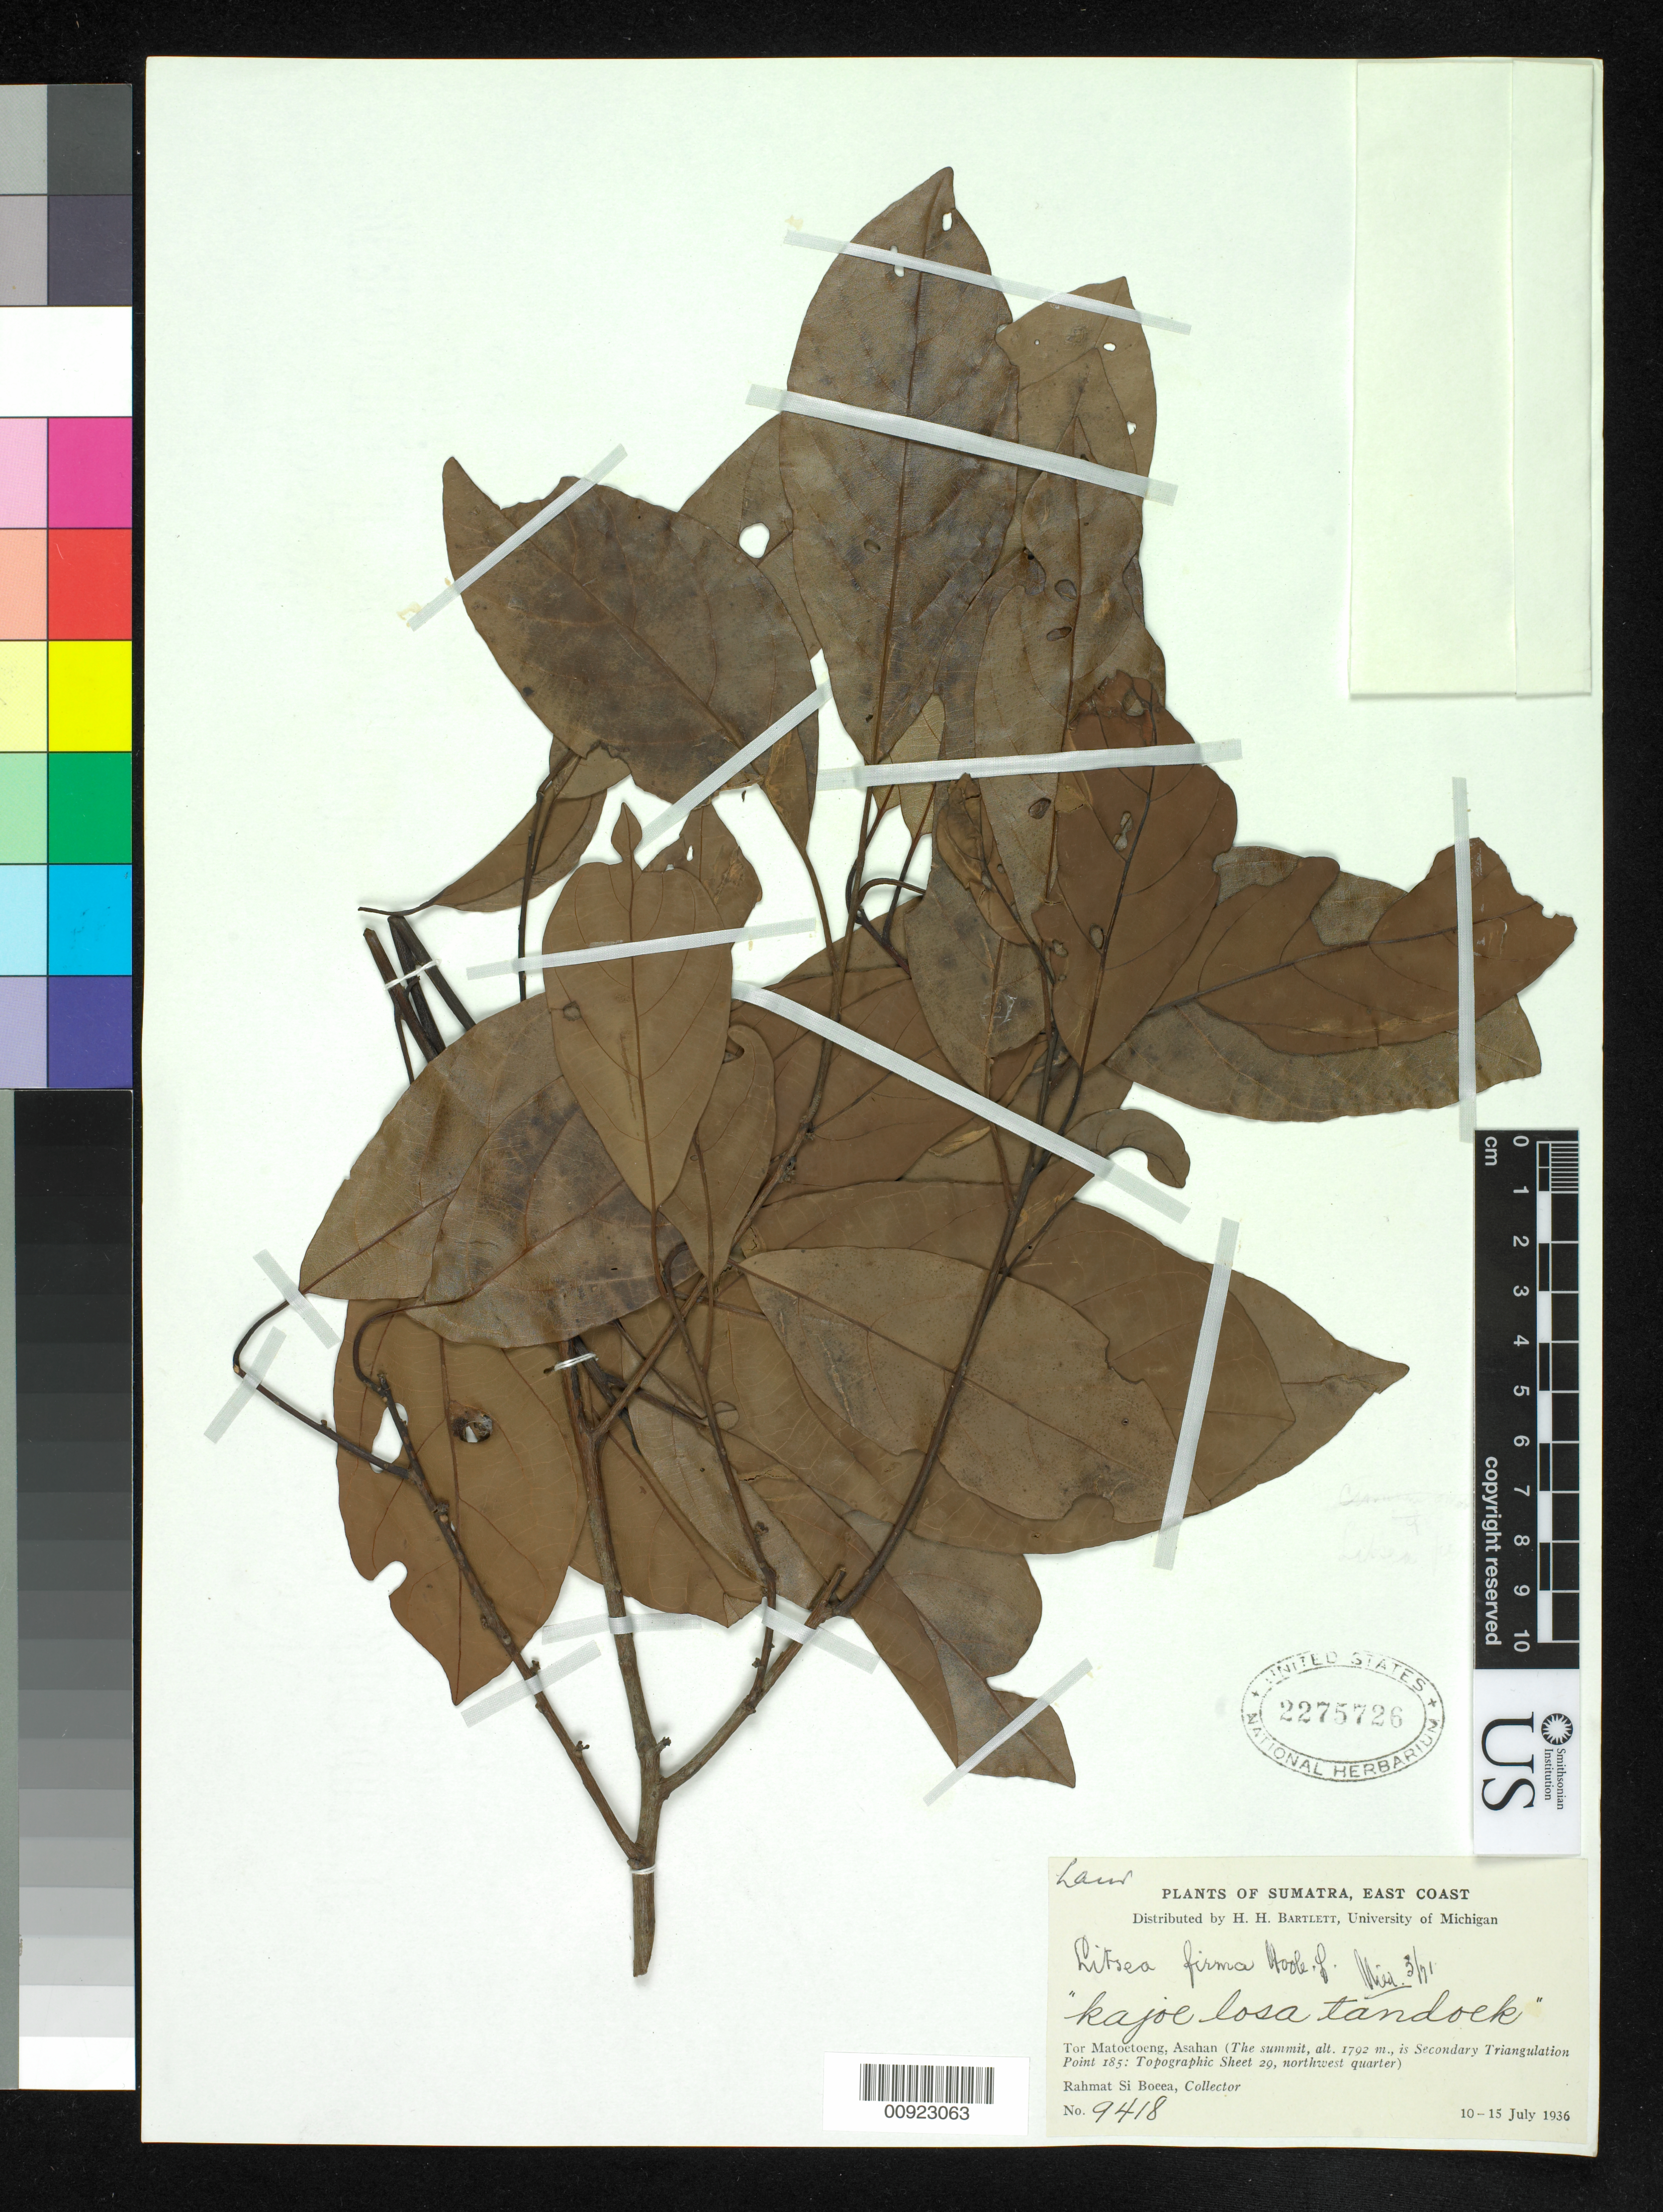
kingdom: Plantae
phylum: Tracheophyta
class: Magnoliopsida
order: Laurales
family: Lauraceae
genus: Litsea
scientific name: Litsea firma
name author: (Blume) Hook. f.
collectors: Rahmat Si Boeea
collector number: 9418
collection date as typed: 10 Jul 1936 to 15 Jul 1936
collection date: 1936-07-10/1936-07-15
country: Indonesia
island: Sumatra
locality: East coast; tor Matoetoeng, Asahan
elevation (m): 1792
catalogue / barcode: US 2275726